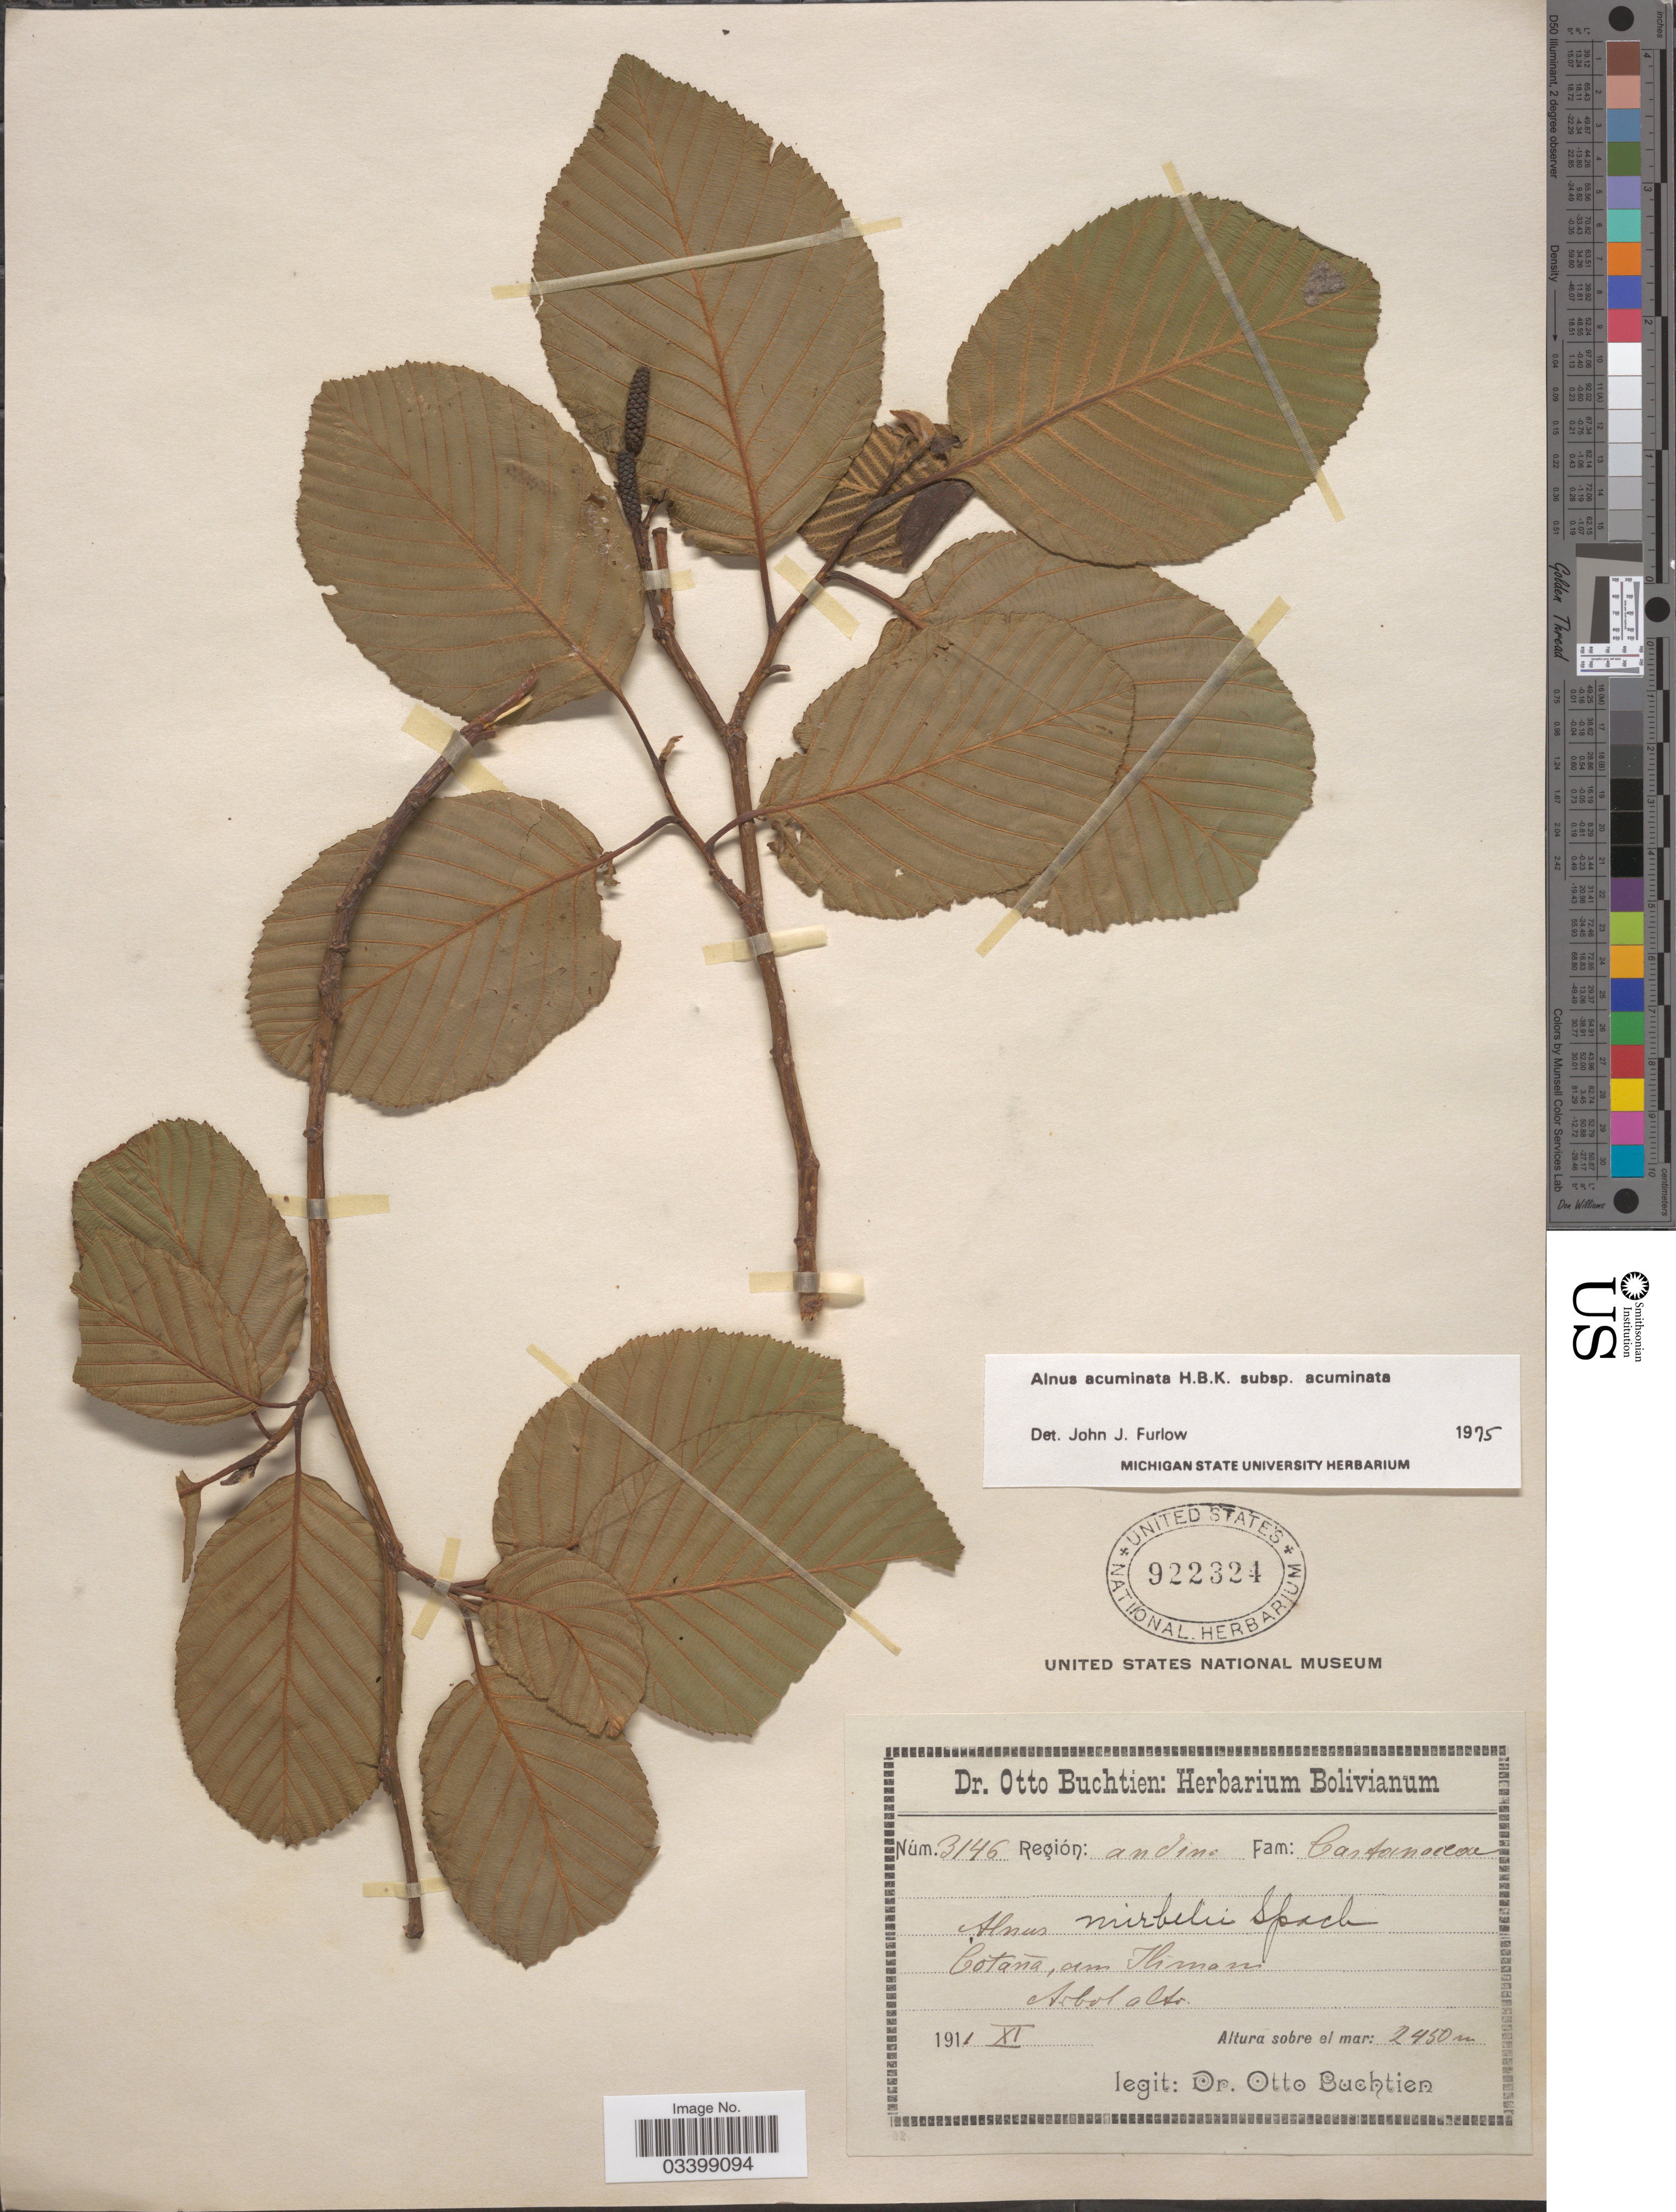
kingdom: Plantae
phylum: Tracheophyta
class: Magnoliopsida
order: Fagales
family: Betulaceae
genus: Alnus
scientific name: Alnus acuminata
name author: Kunth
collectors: O. Buchtien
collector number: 3146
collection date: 1911-11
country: Bolivia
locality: Región: andine. Cotana, am Ilimani.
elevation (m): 2450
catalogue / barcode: US 922324